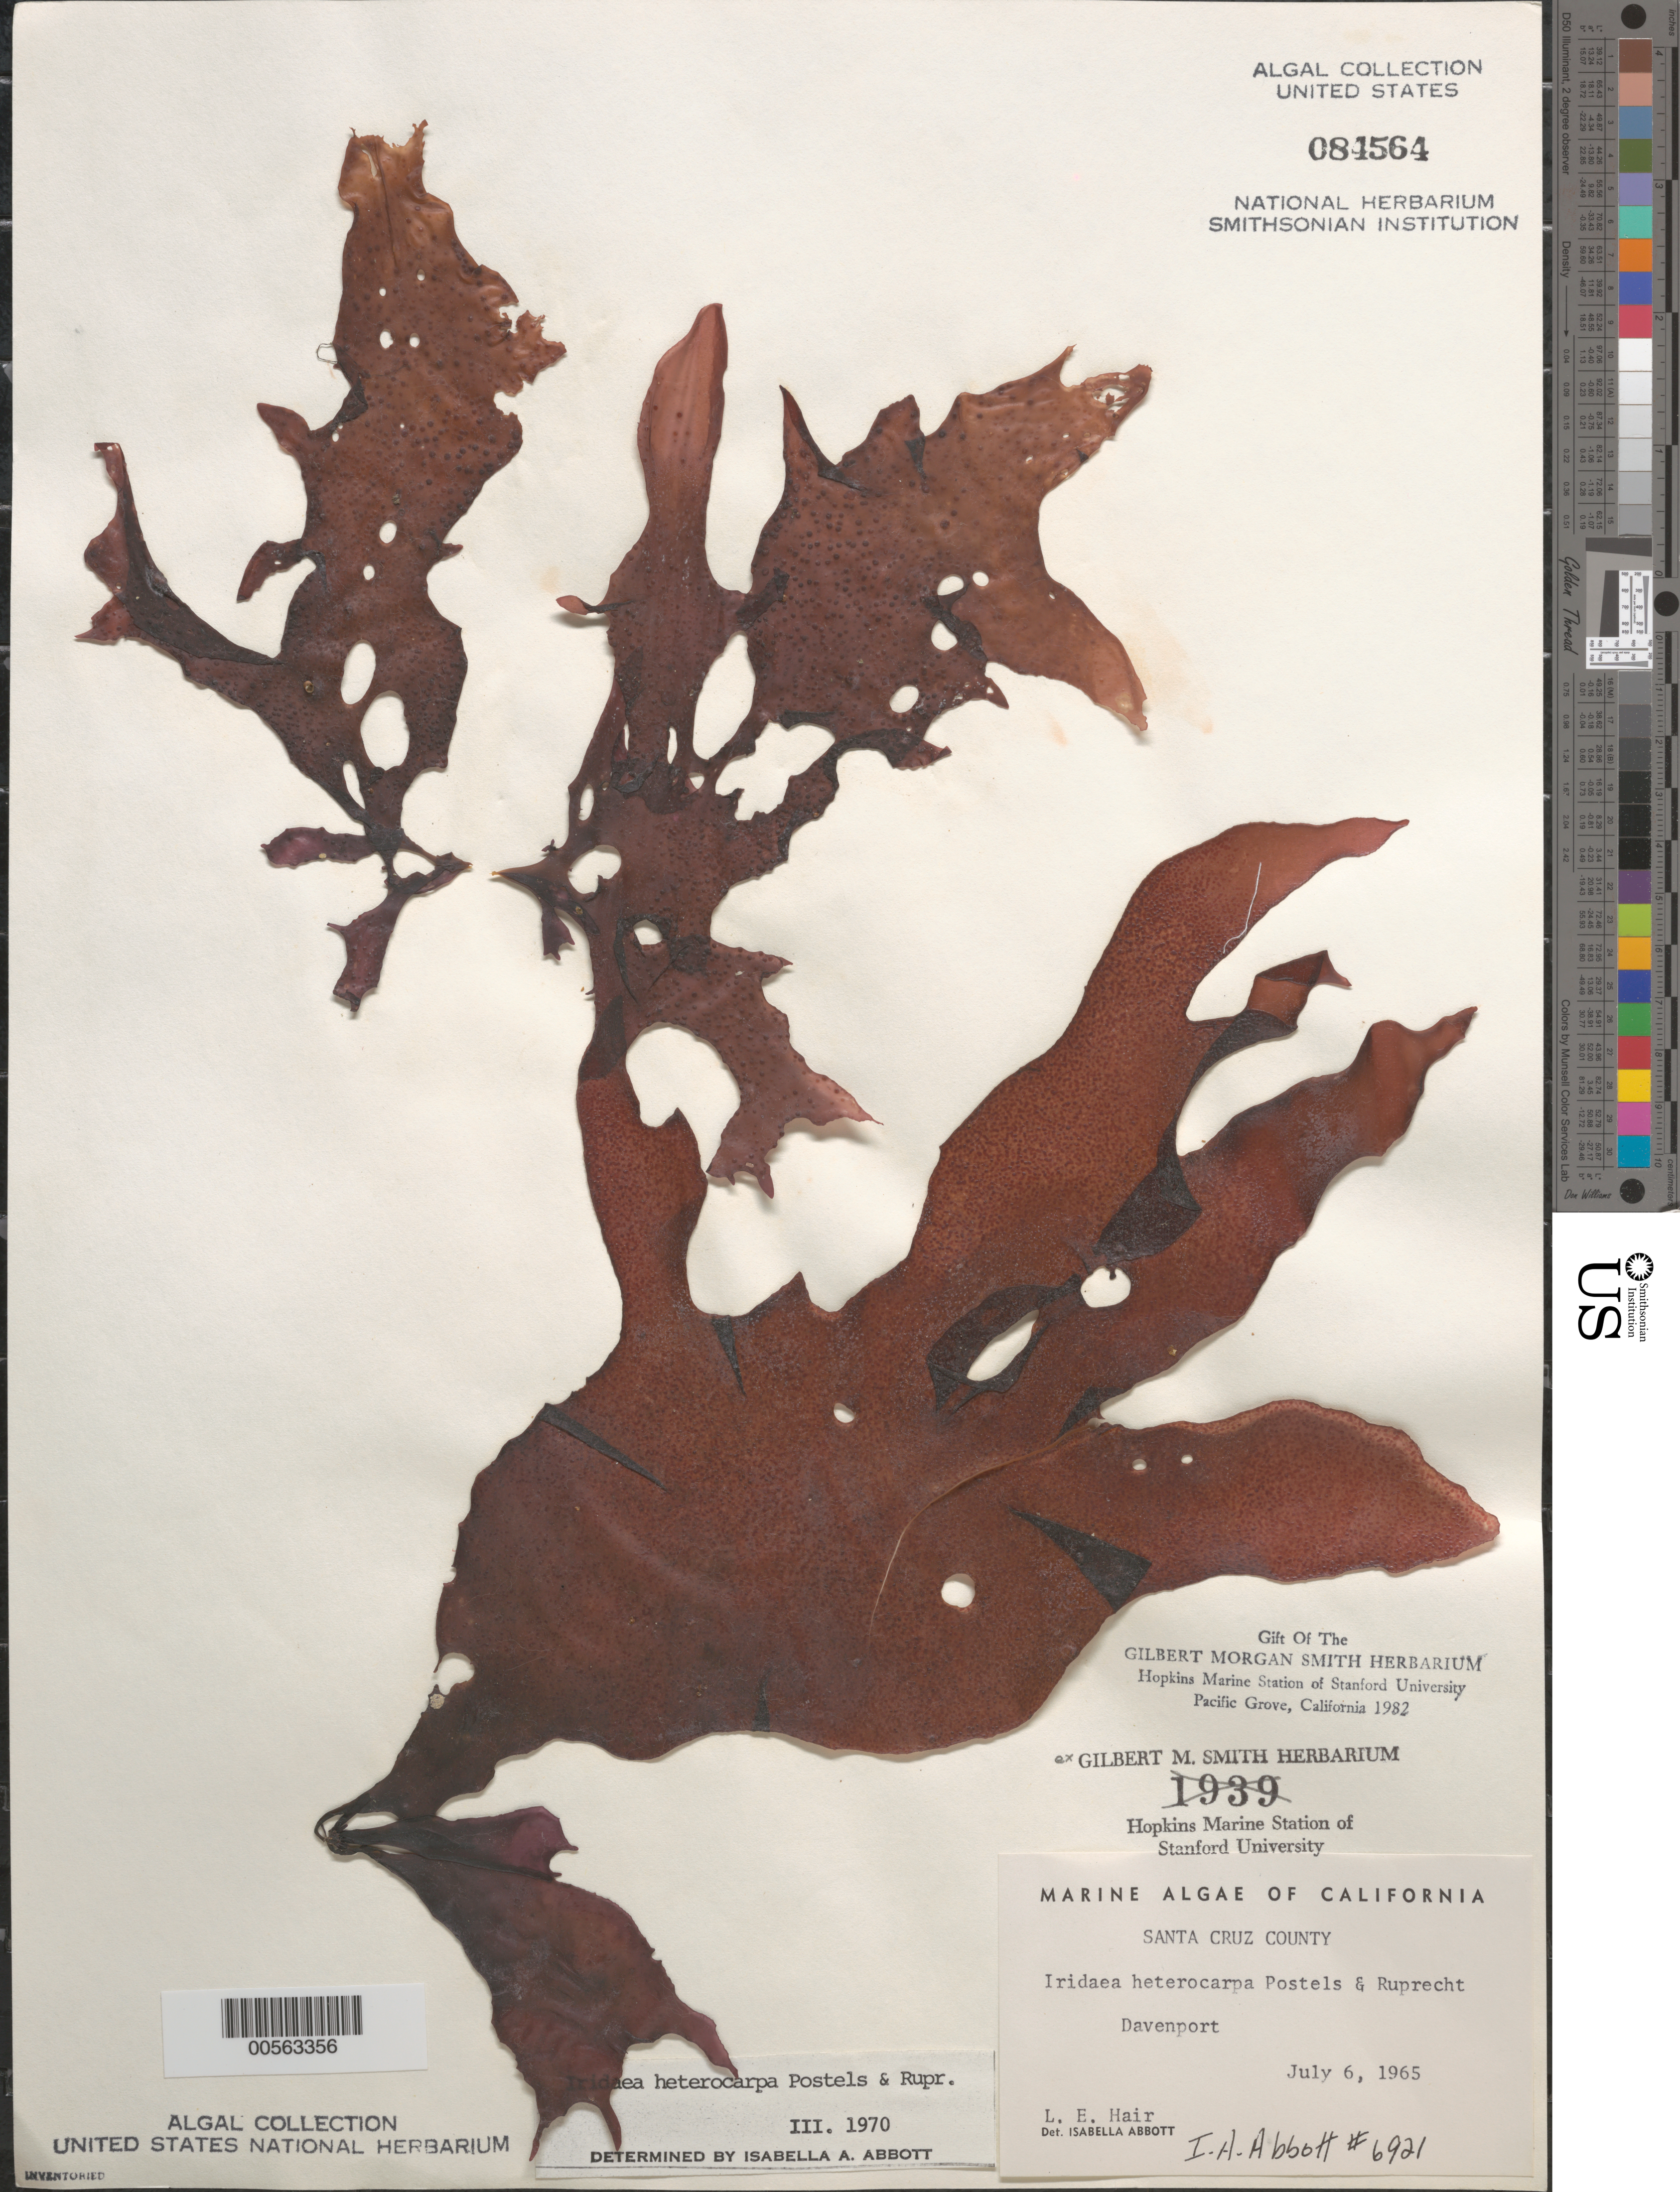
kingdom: Plantae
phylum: Rhodophyta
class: Florideophyceae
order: Gigartinales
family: Gigartinaceae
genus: Chondrus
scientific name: Chondrus crispus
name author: Stackh.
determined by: Algae name updating Project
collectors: L. Hair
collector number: IAA 6921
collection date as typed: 06 Jul 1965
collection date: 1965-07-06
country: United States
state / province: California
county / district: Santa Cruz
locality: Davenport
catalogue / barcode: US 84564